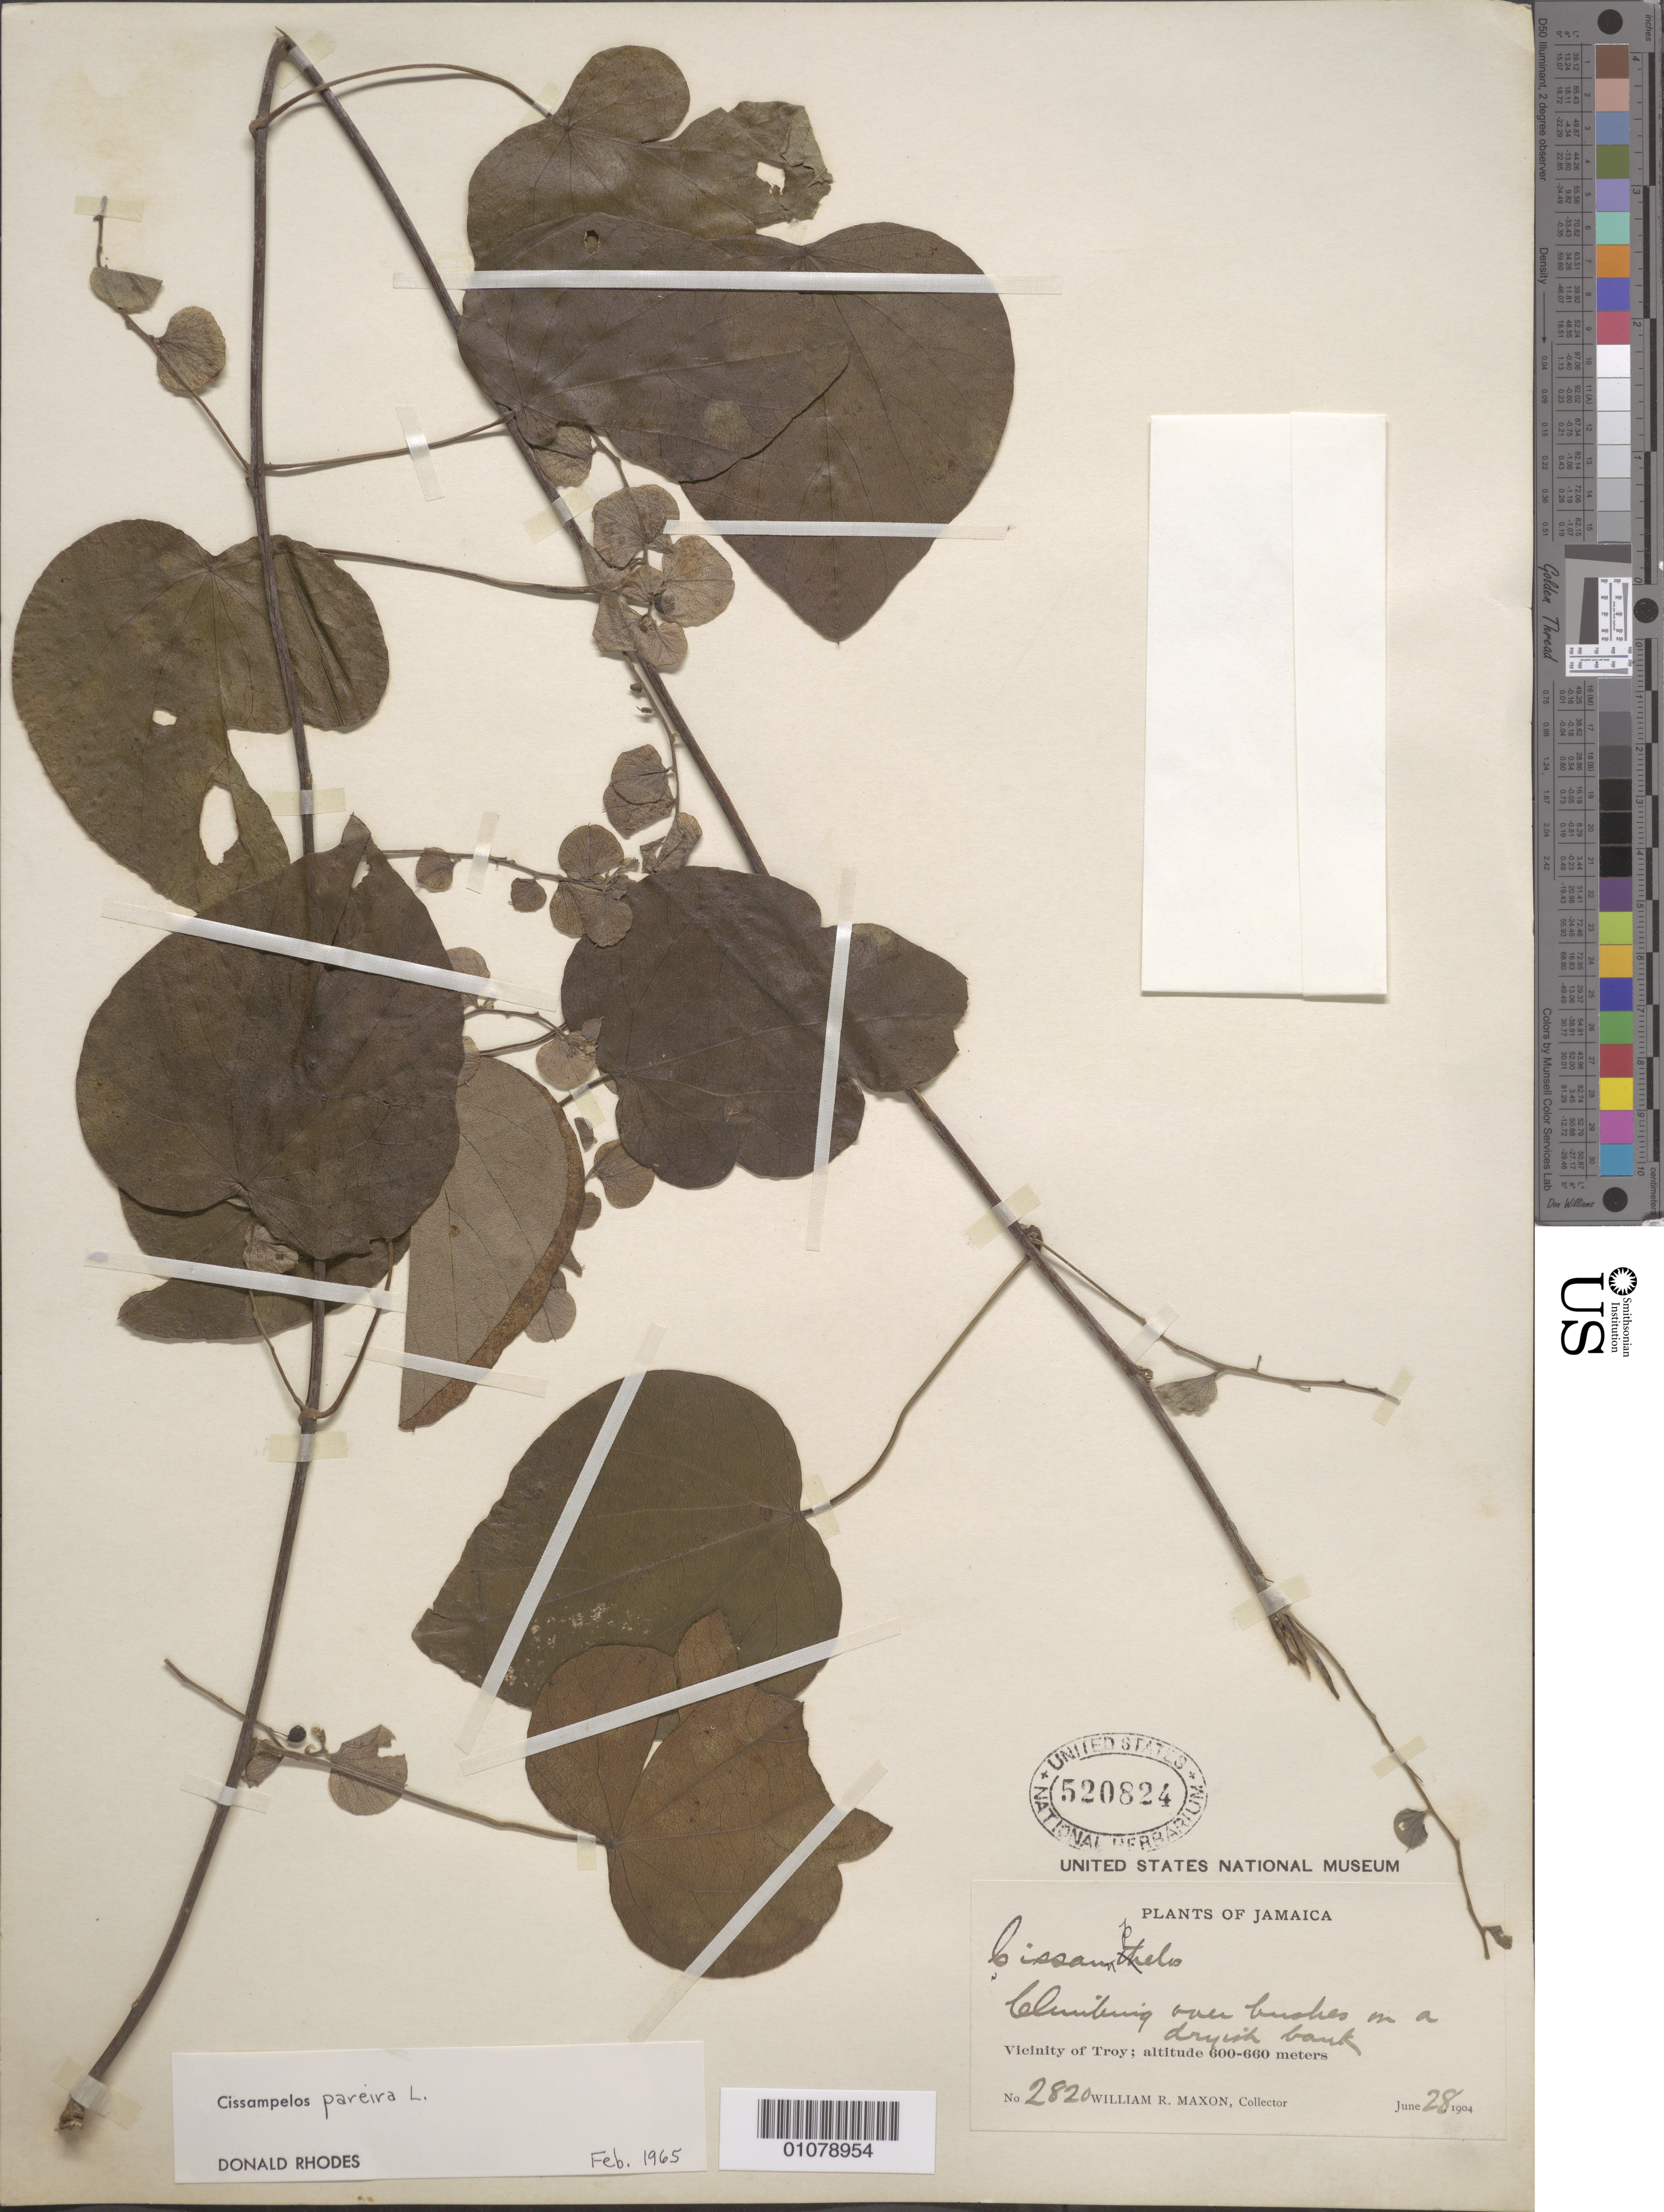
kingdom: Plantae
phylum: Tracheophyta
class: Magnoliopsida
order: Ranunculales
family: Menispermaceae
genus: Cissampelos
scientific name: Cissampelos pareira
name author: L.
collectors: W. R. Maxon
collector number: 2820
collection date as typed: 28 Jun 1904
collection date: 1904-06-28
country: Jamaica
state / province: Trelawny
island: Jamaica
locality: Vicinity of Troy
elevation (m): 600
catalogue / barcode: US 520824